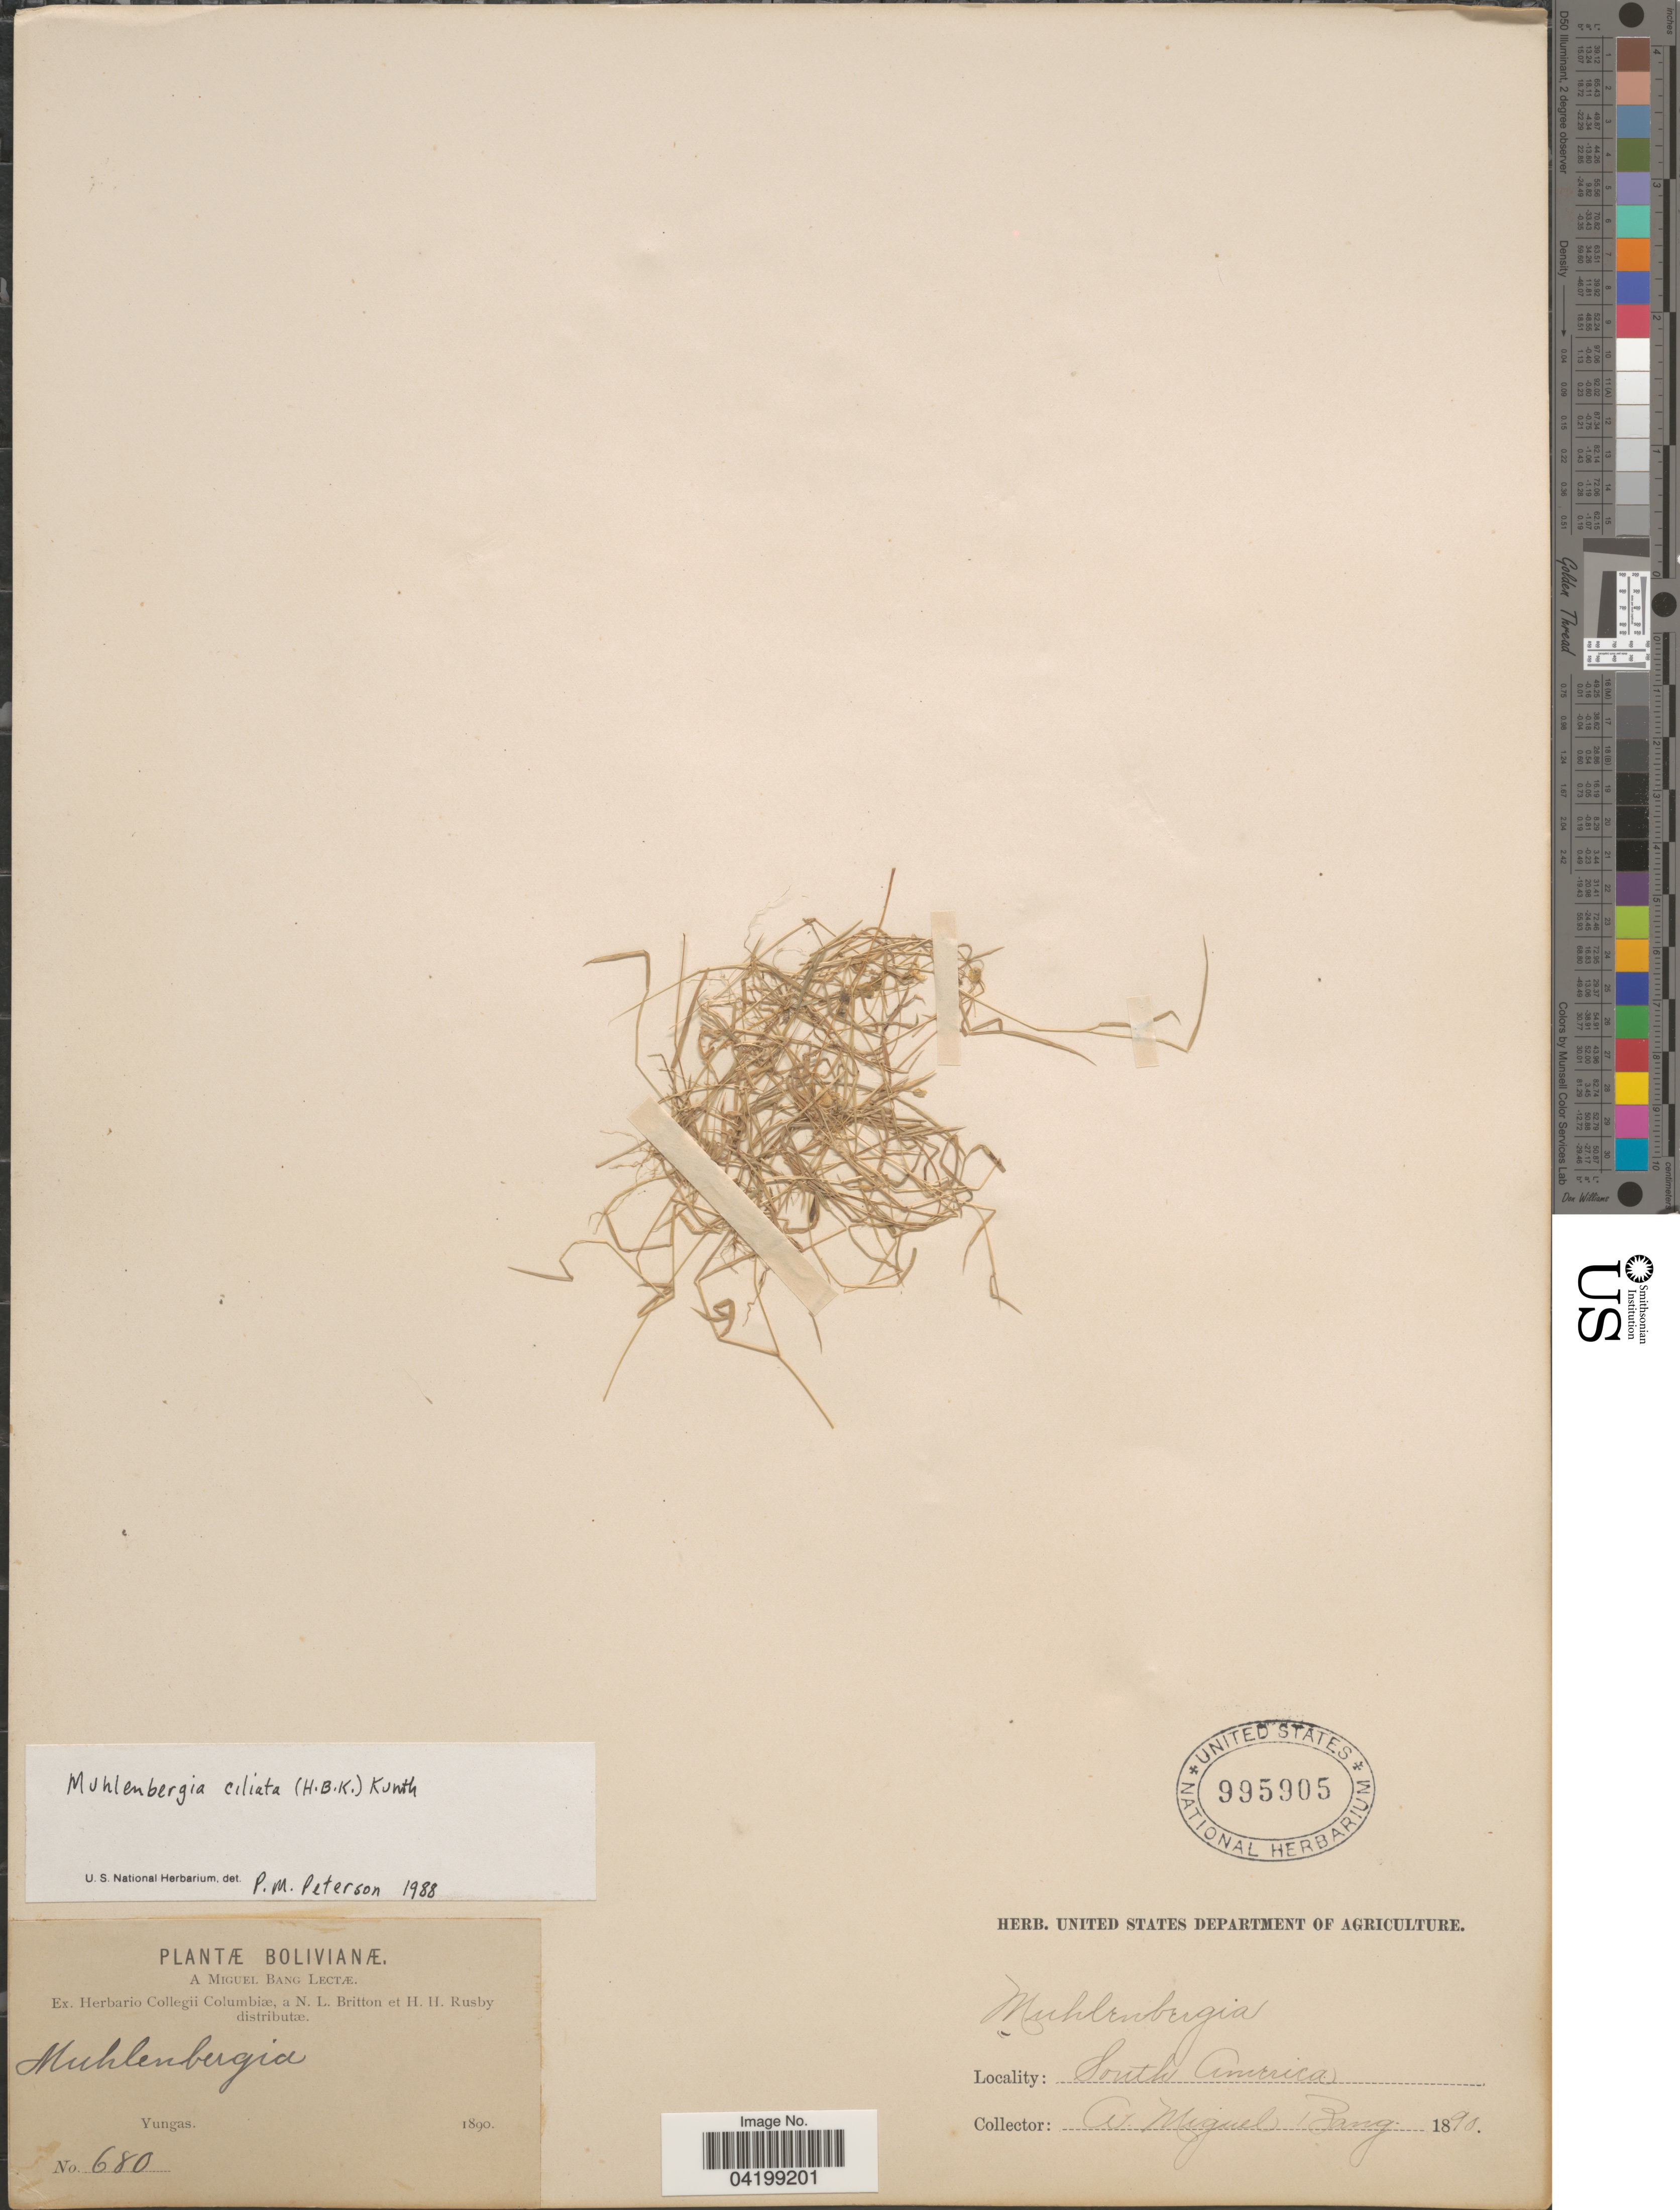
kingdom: Plantae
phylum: Tracheophyta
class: Liliopsida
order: Poales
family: Poaceae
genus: Muhlenbergia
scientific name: Muhlenbergia ciliata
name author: (Kunth) Trin.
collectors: M. Bang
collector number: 680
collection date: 1890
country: Bolivia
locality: Yungas.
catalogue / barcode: US 995905